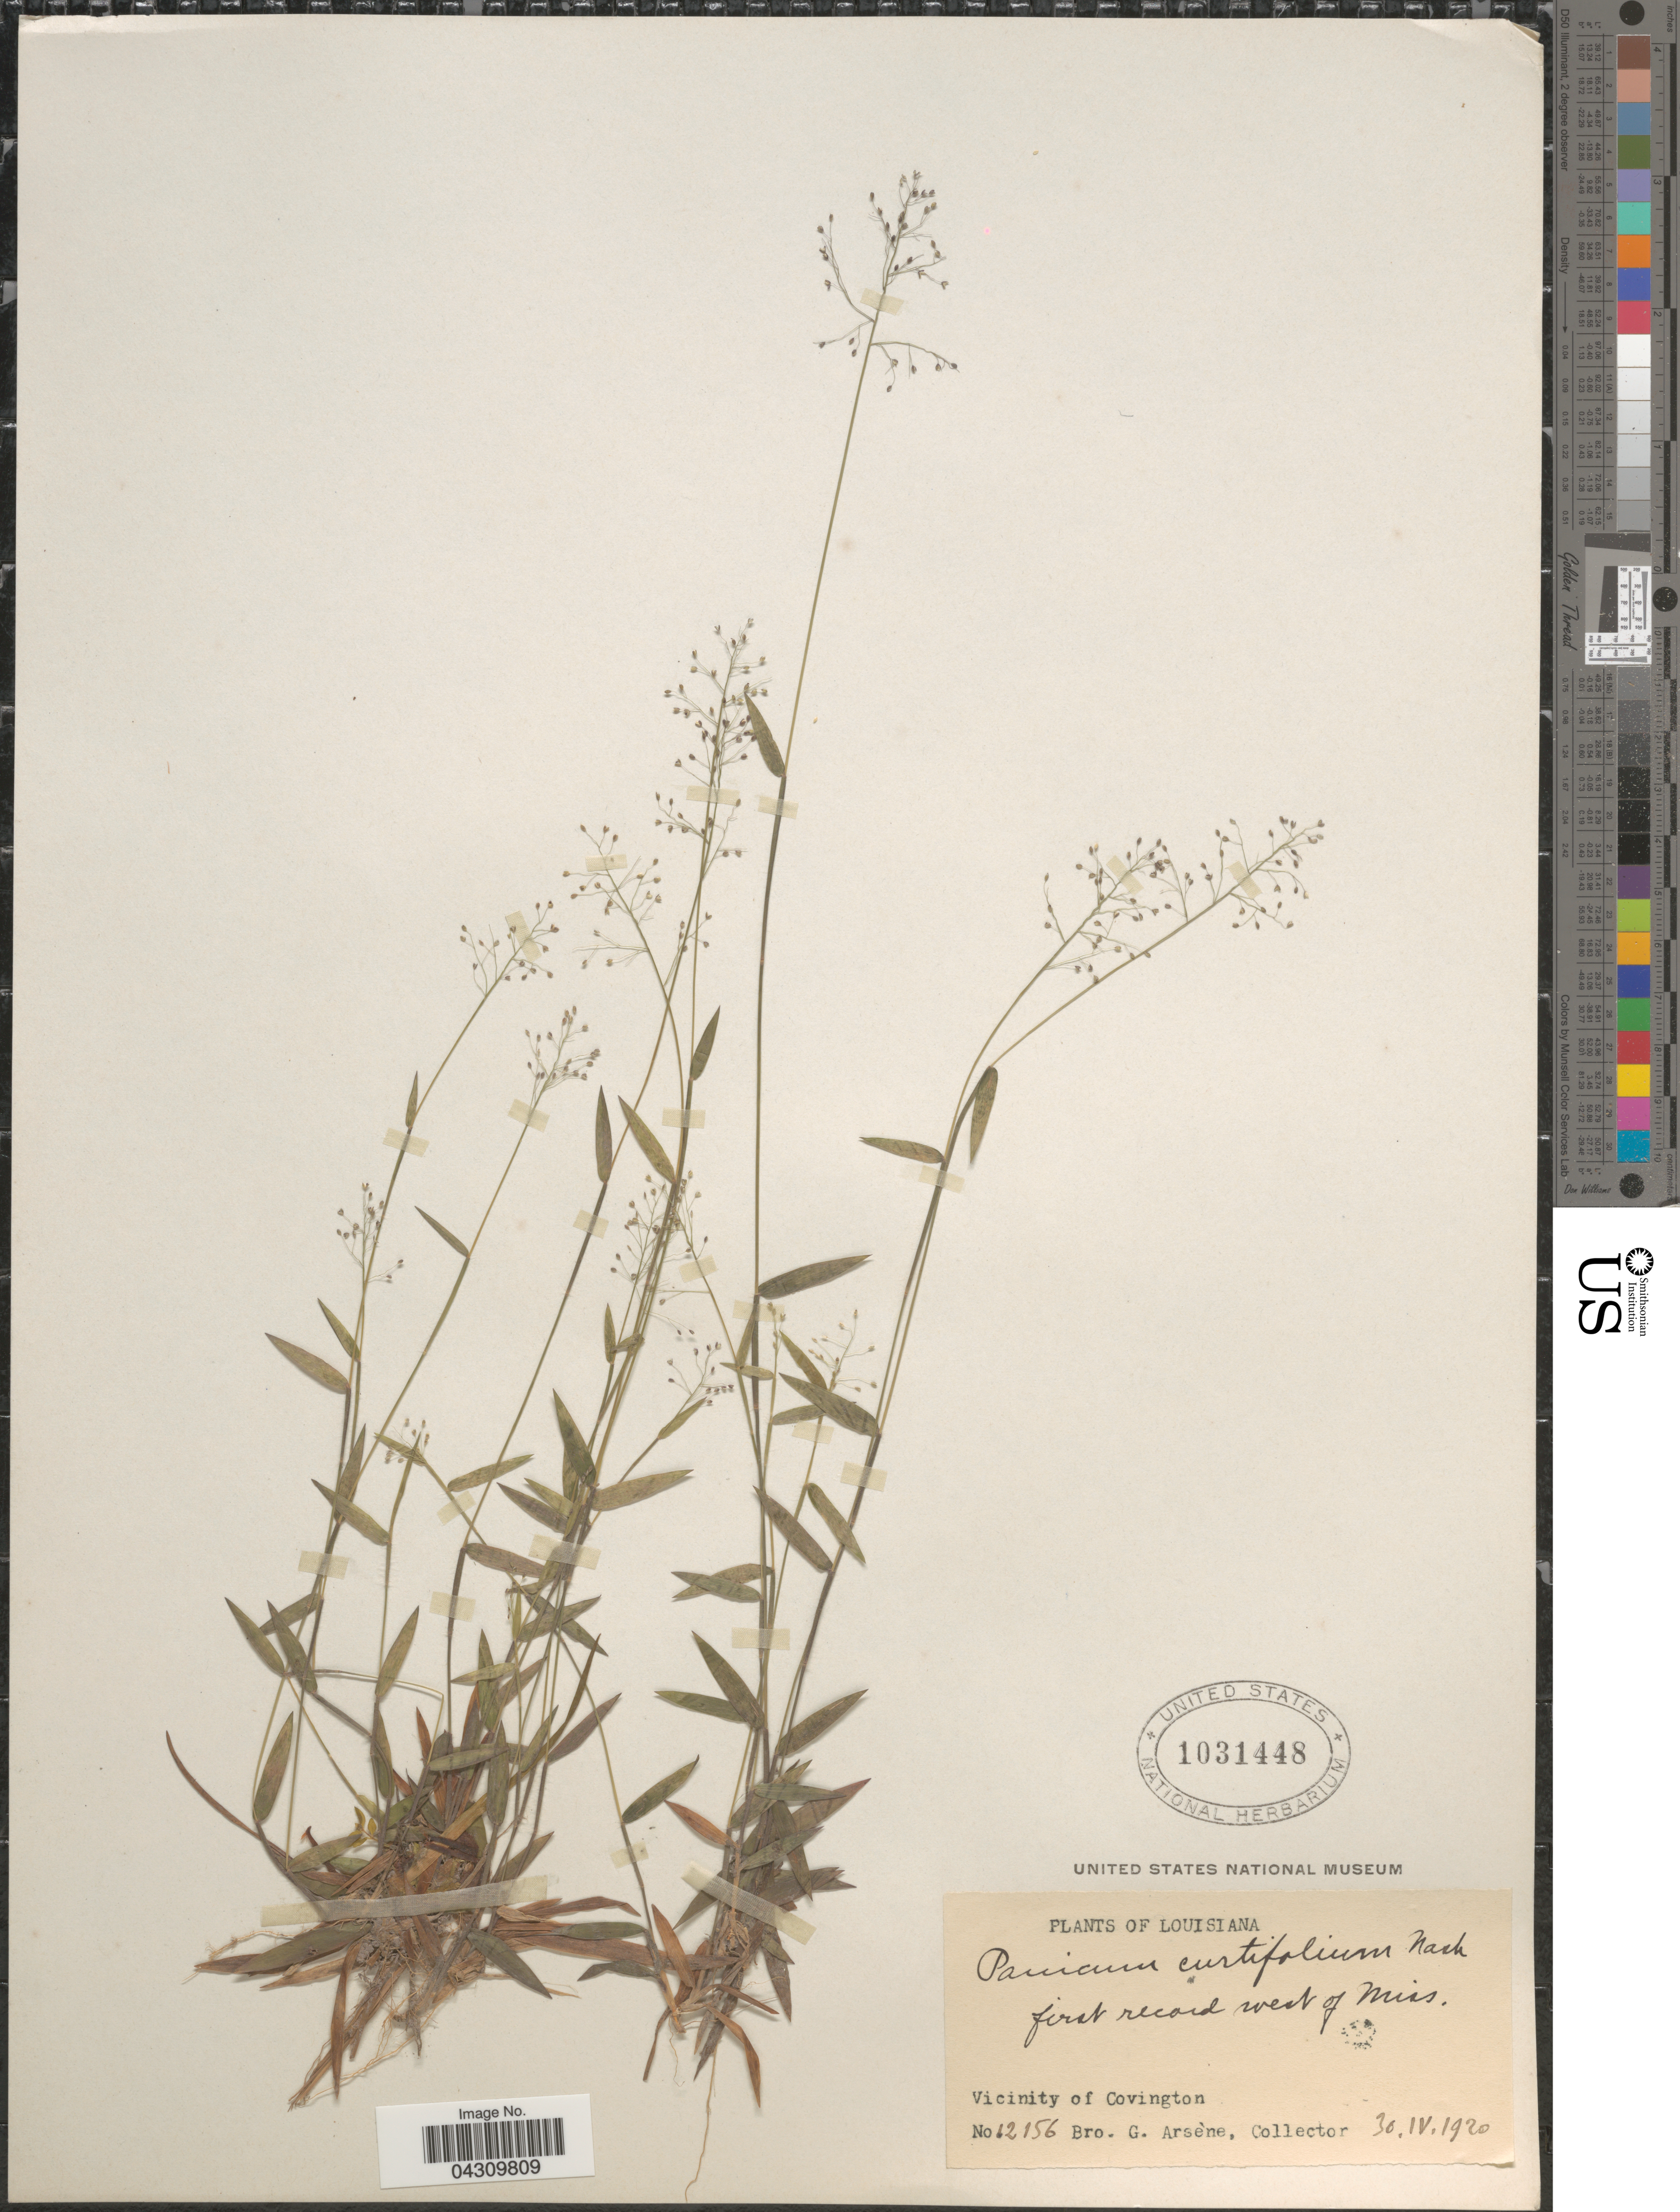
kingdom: Plantae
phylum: Tracheophyta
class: Liliopsida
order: Poales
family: Poaceae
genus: Dichanthelium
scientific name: Dichanthelium acuminatum var. acuminatum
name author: (Sw.) Gould & C.A. Clark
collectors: Bro. G. Arsène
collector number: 12156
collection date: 1920-04-30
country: United States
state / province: Louisiana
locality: Vicinity of Covington.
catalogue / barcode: US 1031448